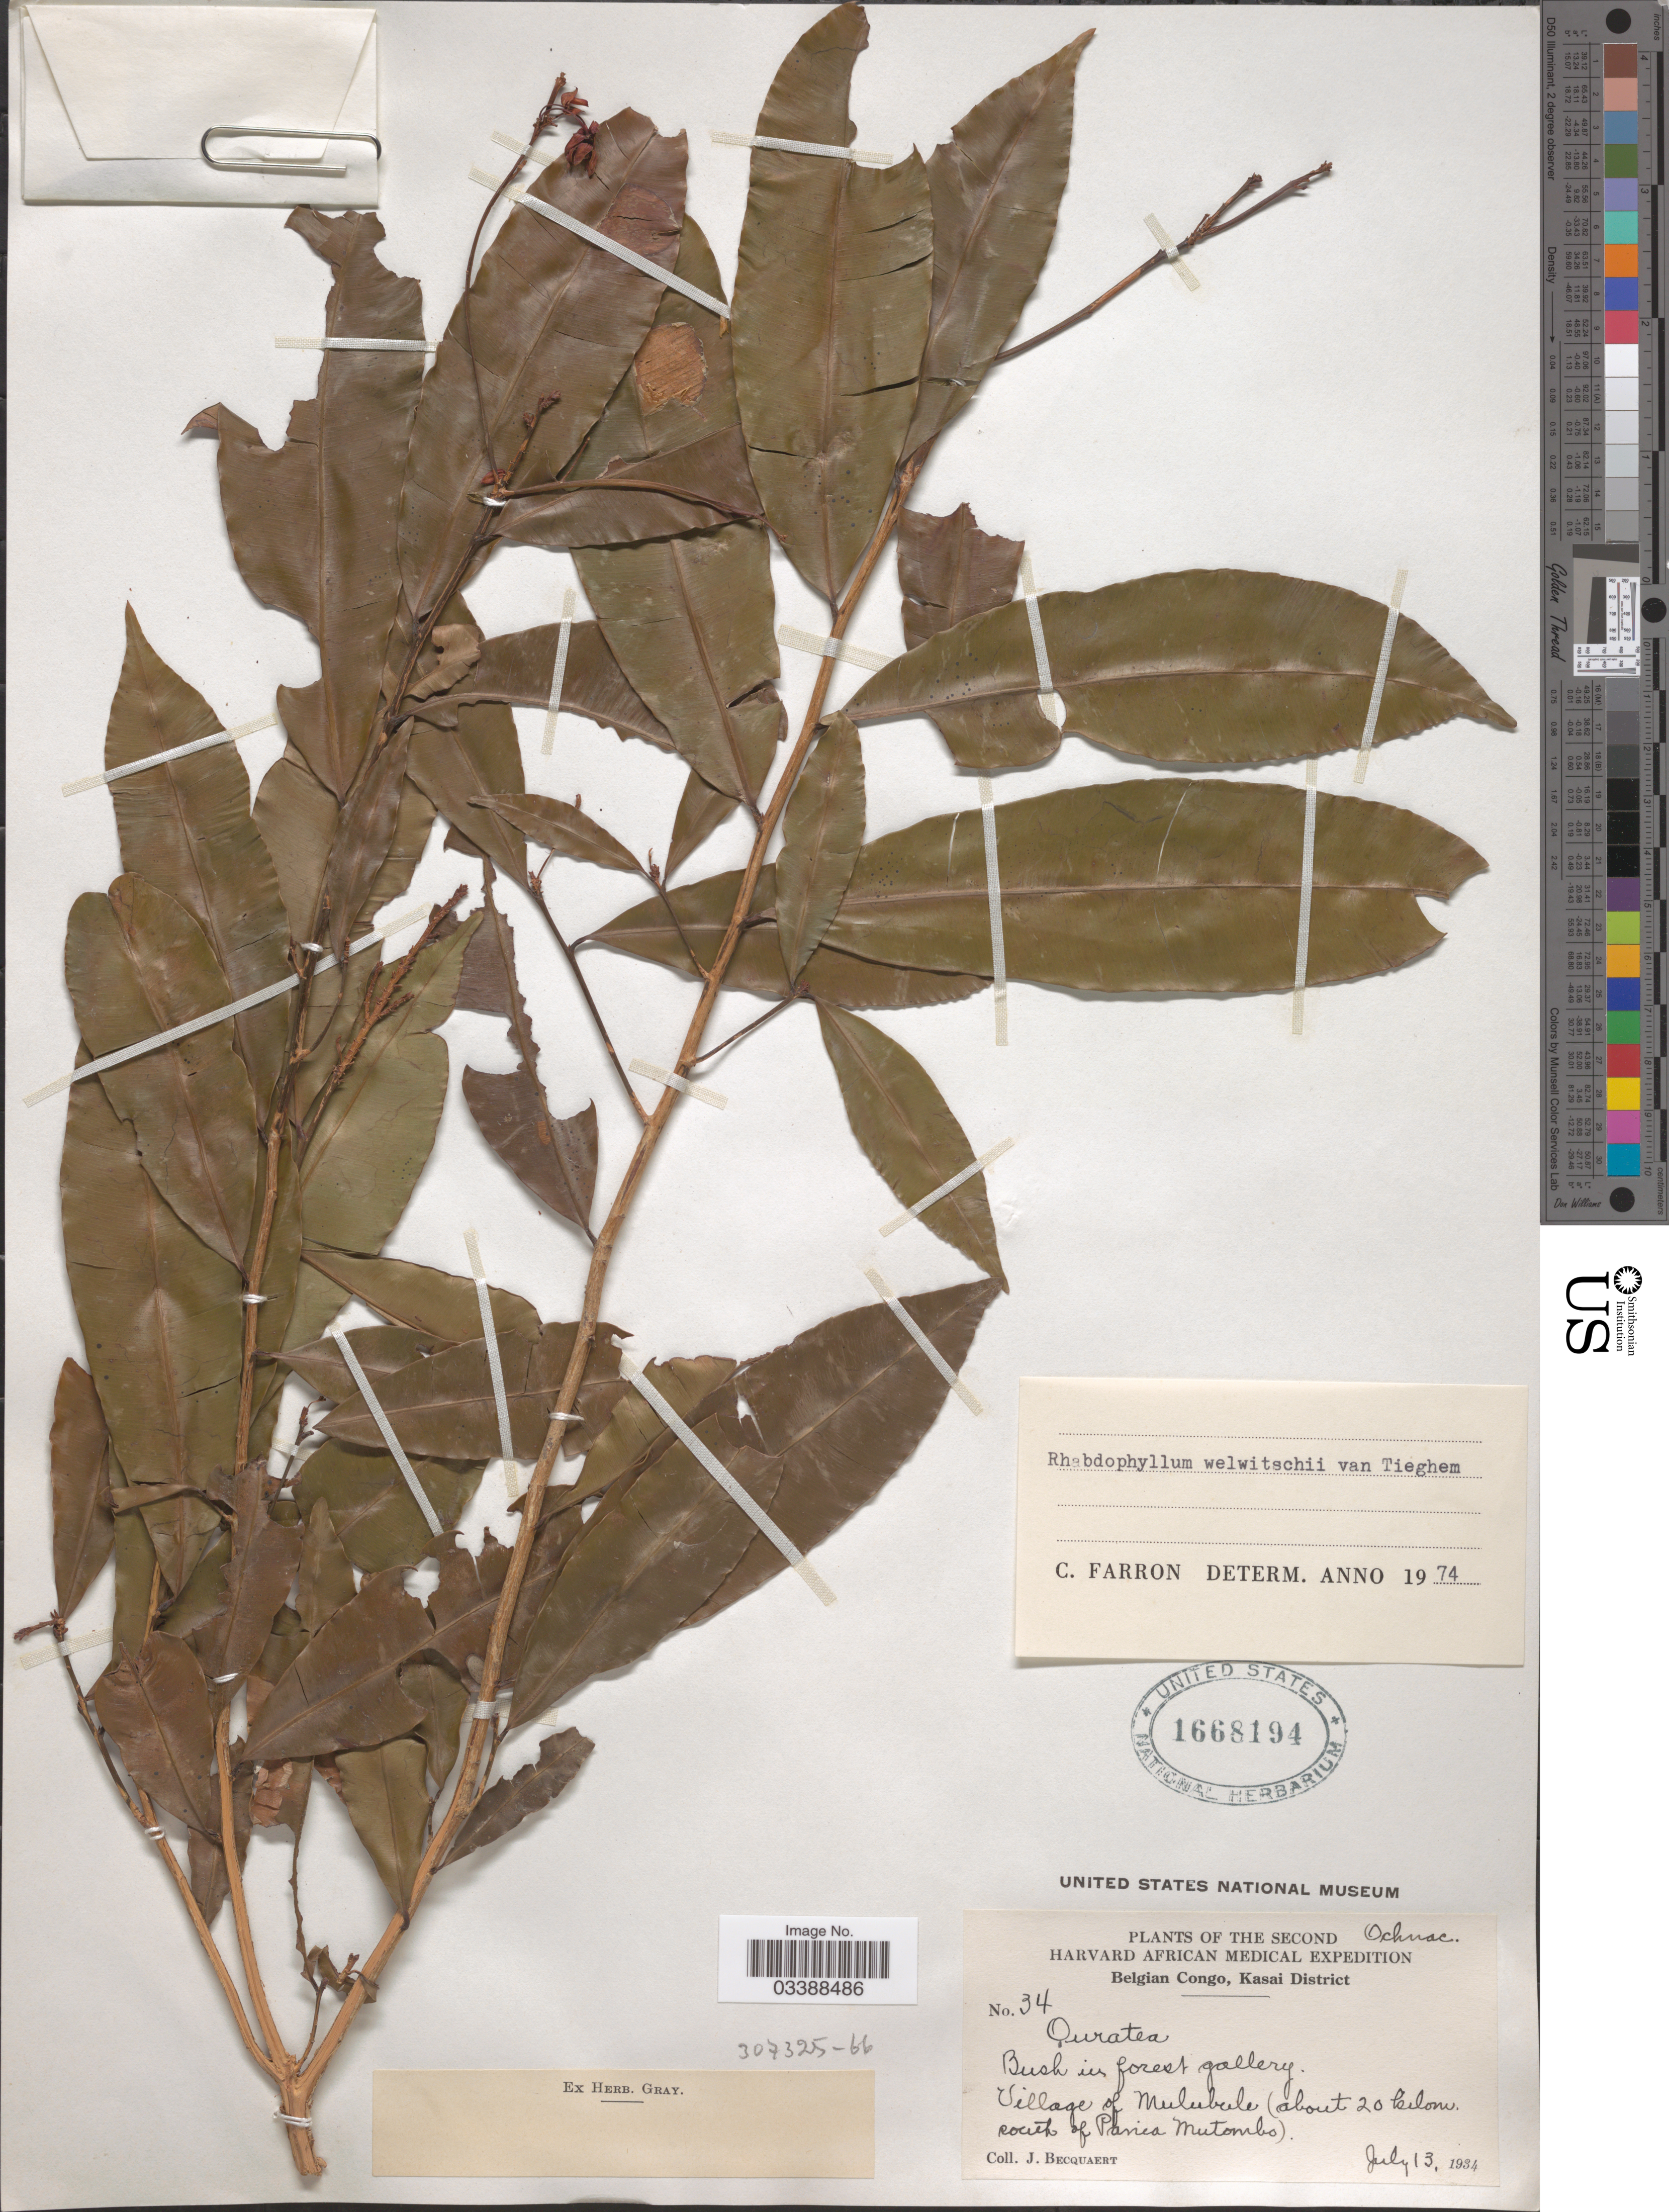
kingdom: Plantae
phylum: Tracheophyta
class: Magnoliopsida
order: Malpighiales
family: Ochnaceae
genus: Rhabdophyllum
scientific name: Rhabdophyllum welwitschii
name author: Tiegh.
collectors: J. Becquaert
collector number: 34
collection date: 1934-07-13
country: Congo, Democratic Republic of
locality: Belgian Congo, Kasai District. Village of Mulubule (about 20 kilom. south of Pania Mutombo).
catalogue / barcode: US 1668194